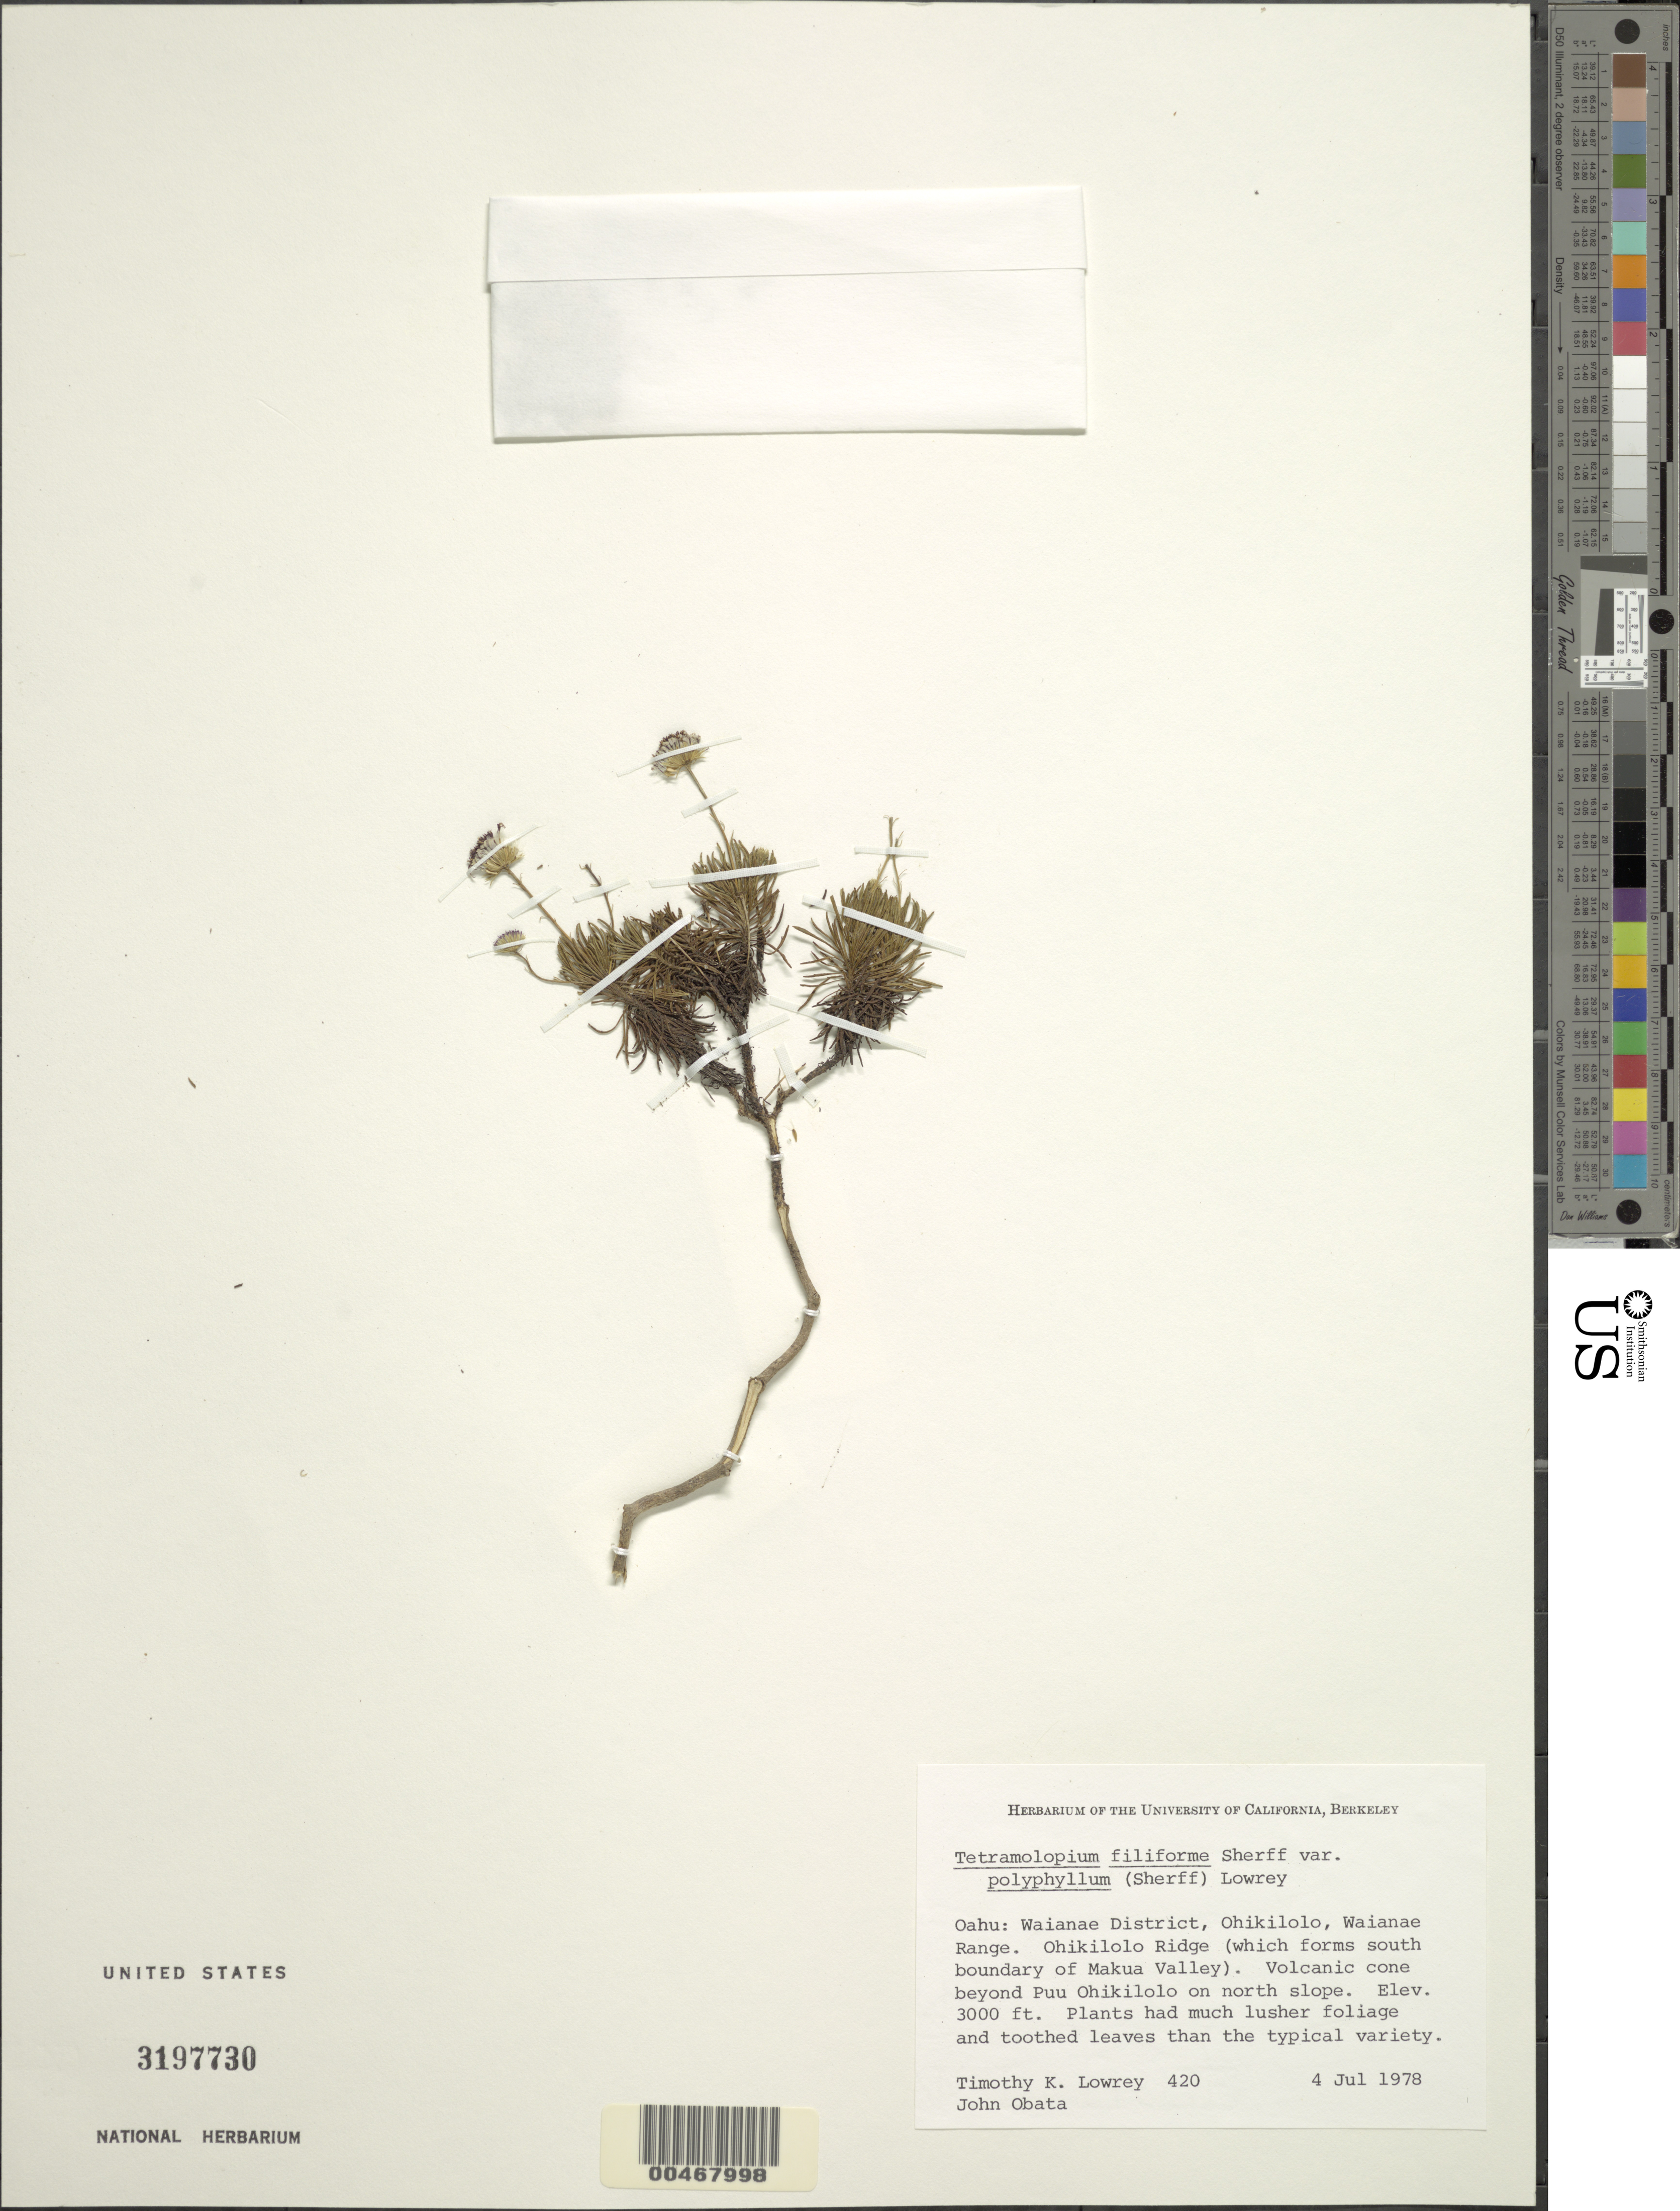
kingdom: Plantae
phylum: Tracheophyta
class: Magnoliopsida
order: Asterales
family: Asteraceae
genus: Tetramolopium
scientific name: Tetramolopium filiforme var. polyphyllum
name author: (Sherff) T.K. Lowery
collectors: T. K. Lowrey & J. Obata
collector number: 420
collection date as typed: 4 Jul 1978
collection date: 1978-07-04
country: United States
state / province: Hawaii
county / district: Honolulu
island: Oahu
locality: Waianae Dist: Ohikilolo, Waianae Range, Ohikilolo Ridge (forms S boundary of Makua Valley), cone beyond Puu Ohikilolo on N slope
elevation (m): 914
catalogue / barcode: US 3197730